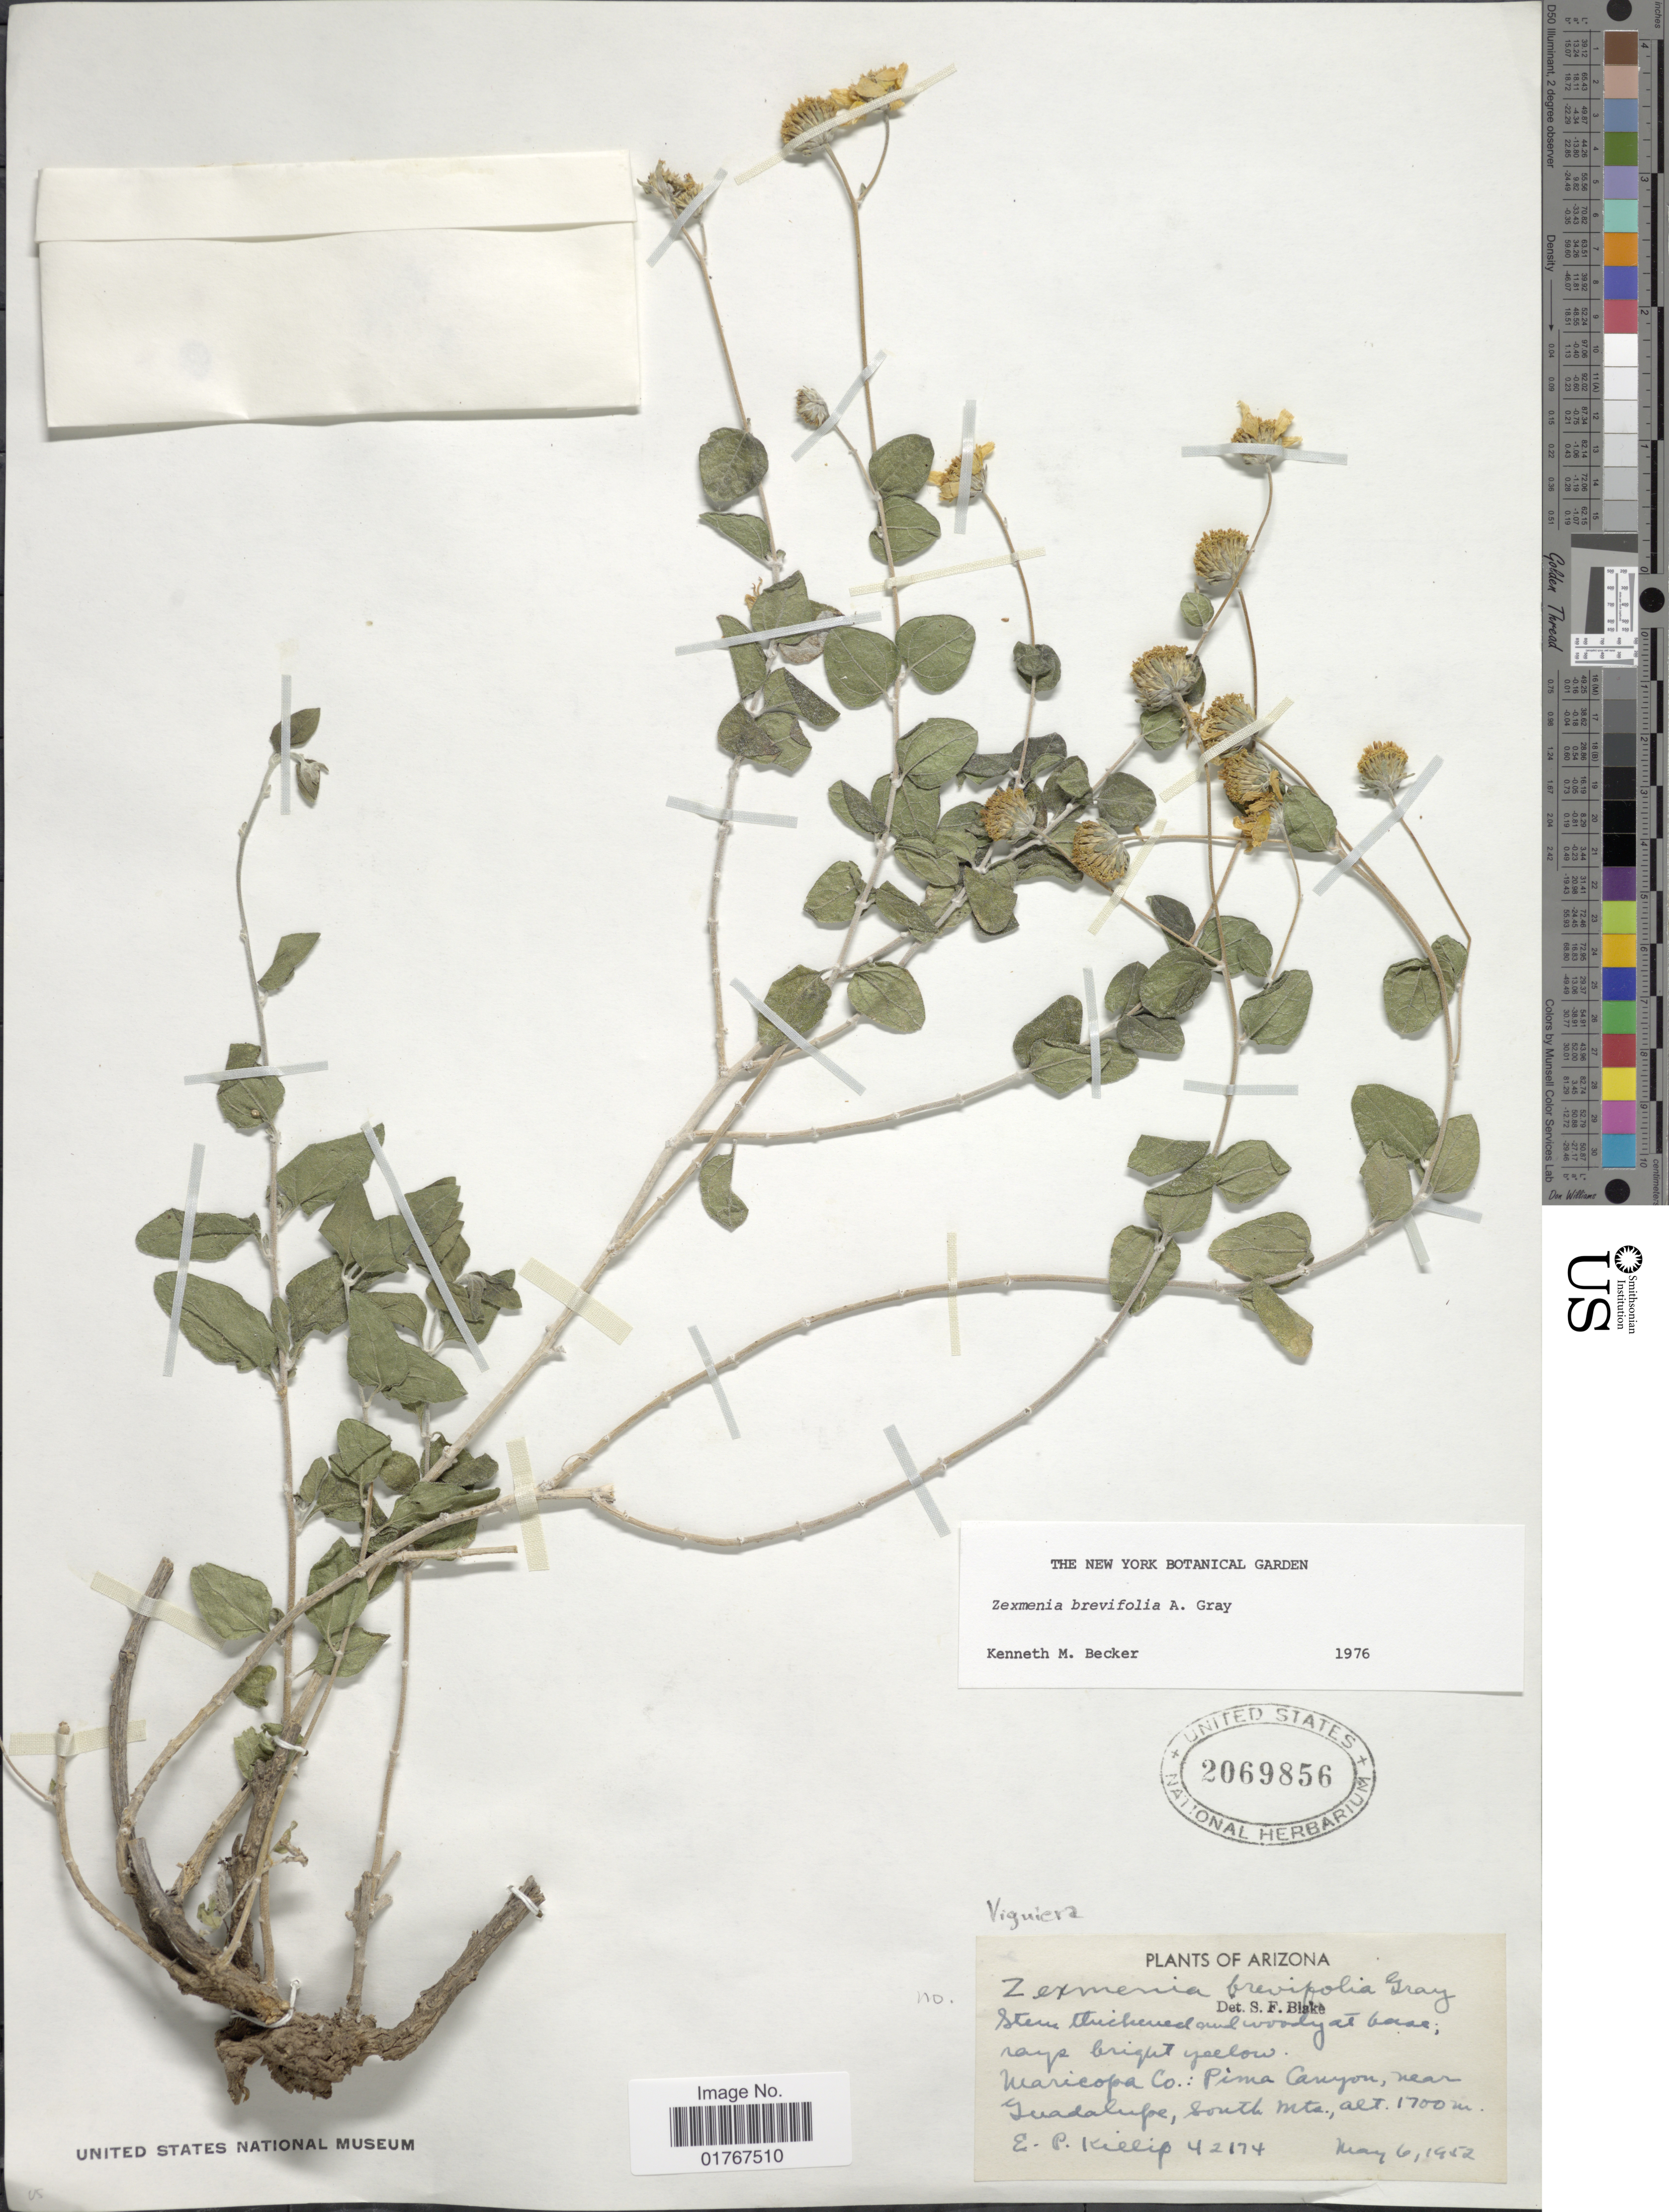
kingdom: Plantae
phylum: Tracheophyta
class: Magnoliopsida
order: Asterales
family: Asteraceae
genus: Viguiera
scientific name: Viguiera sp.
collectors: E. P. Killip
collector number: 42174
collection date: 1952-05-06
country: United States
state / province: Arizona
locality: Maricopa Co.: Pima Canyon, near Guadalupe, south Mts.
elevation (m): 1700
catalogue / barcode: US 2069856